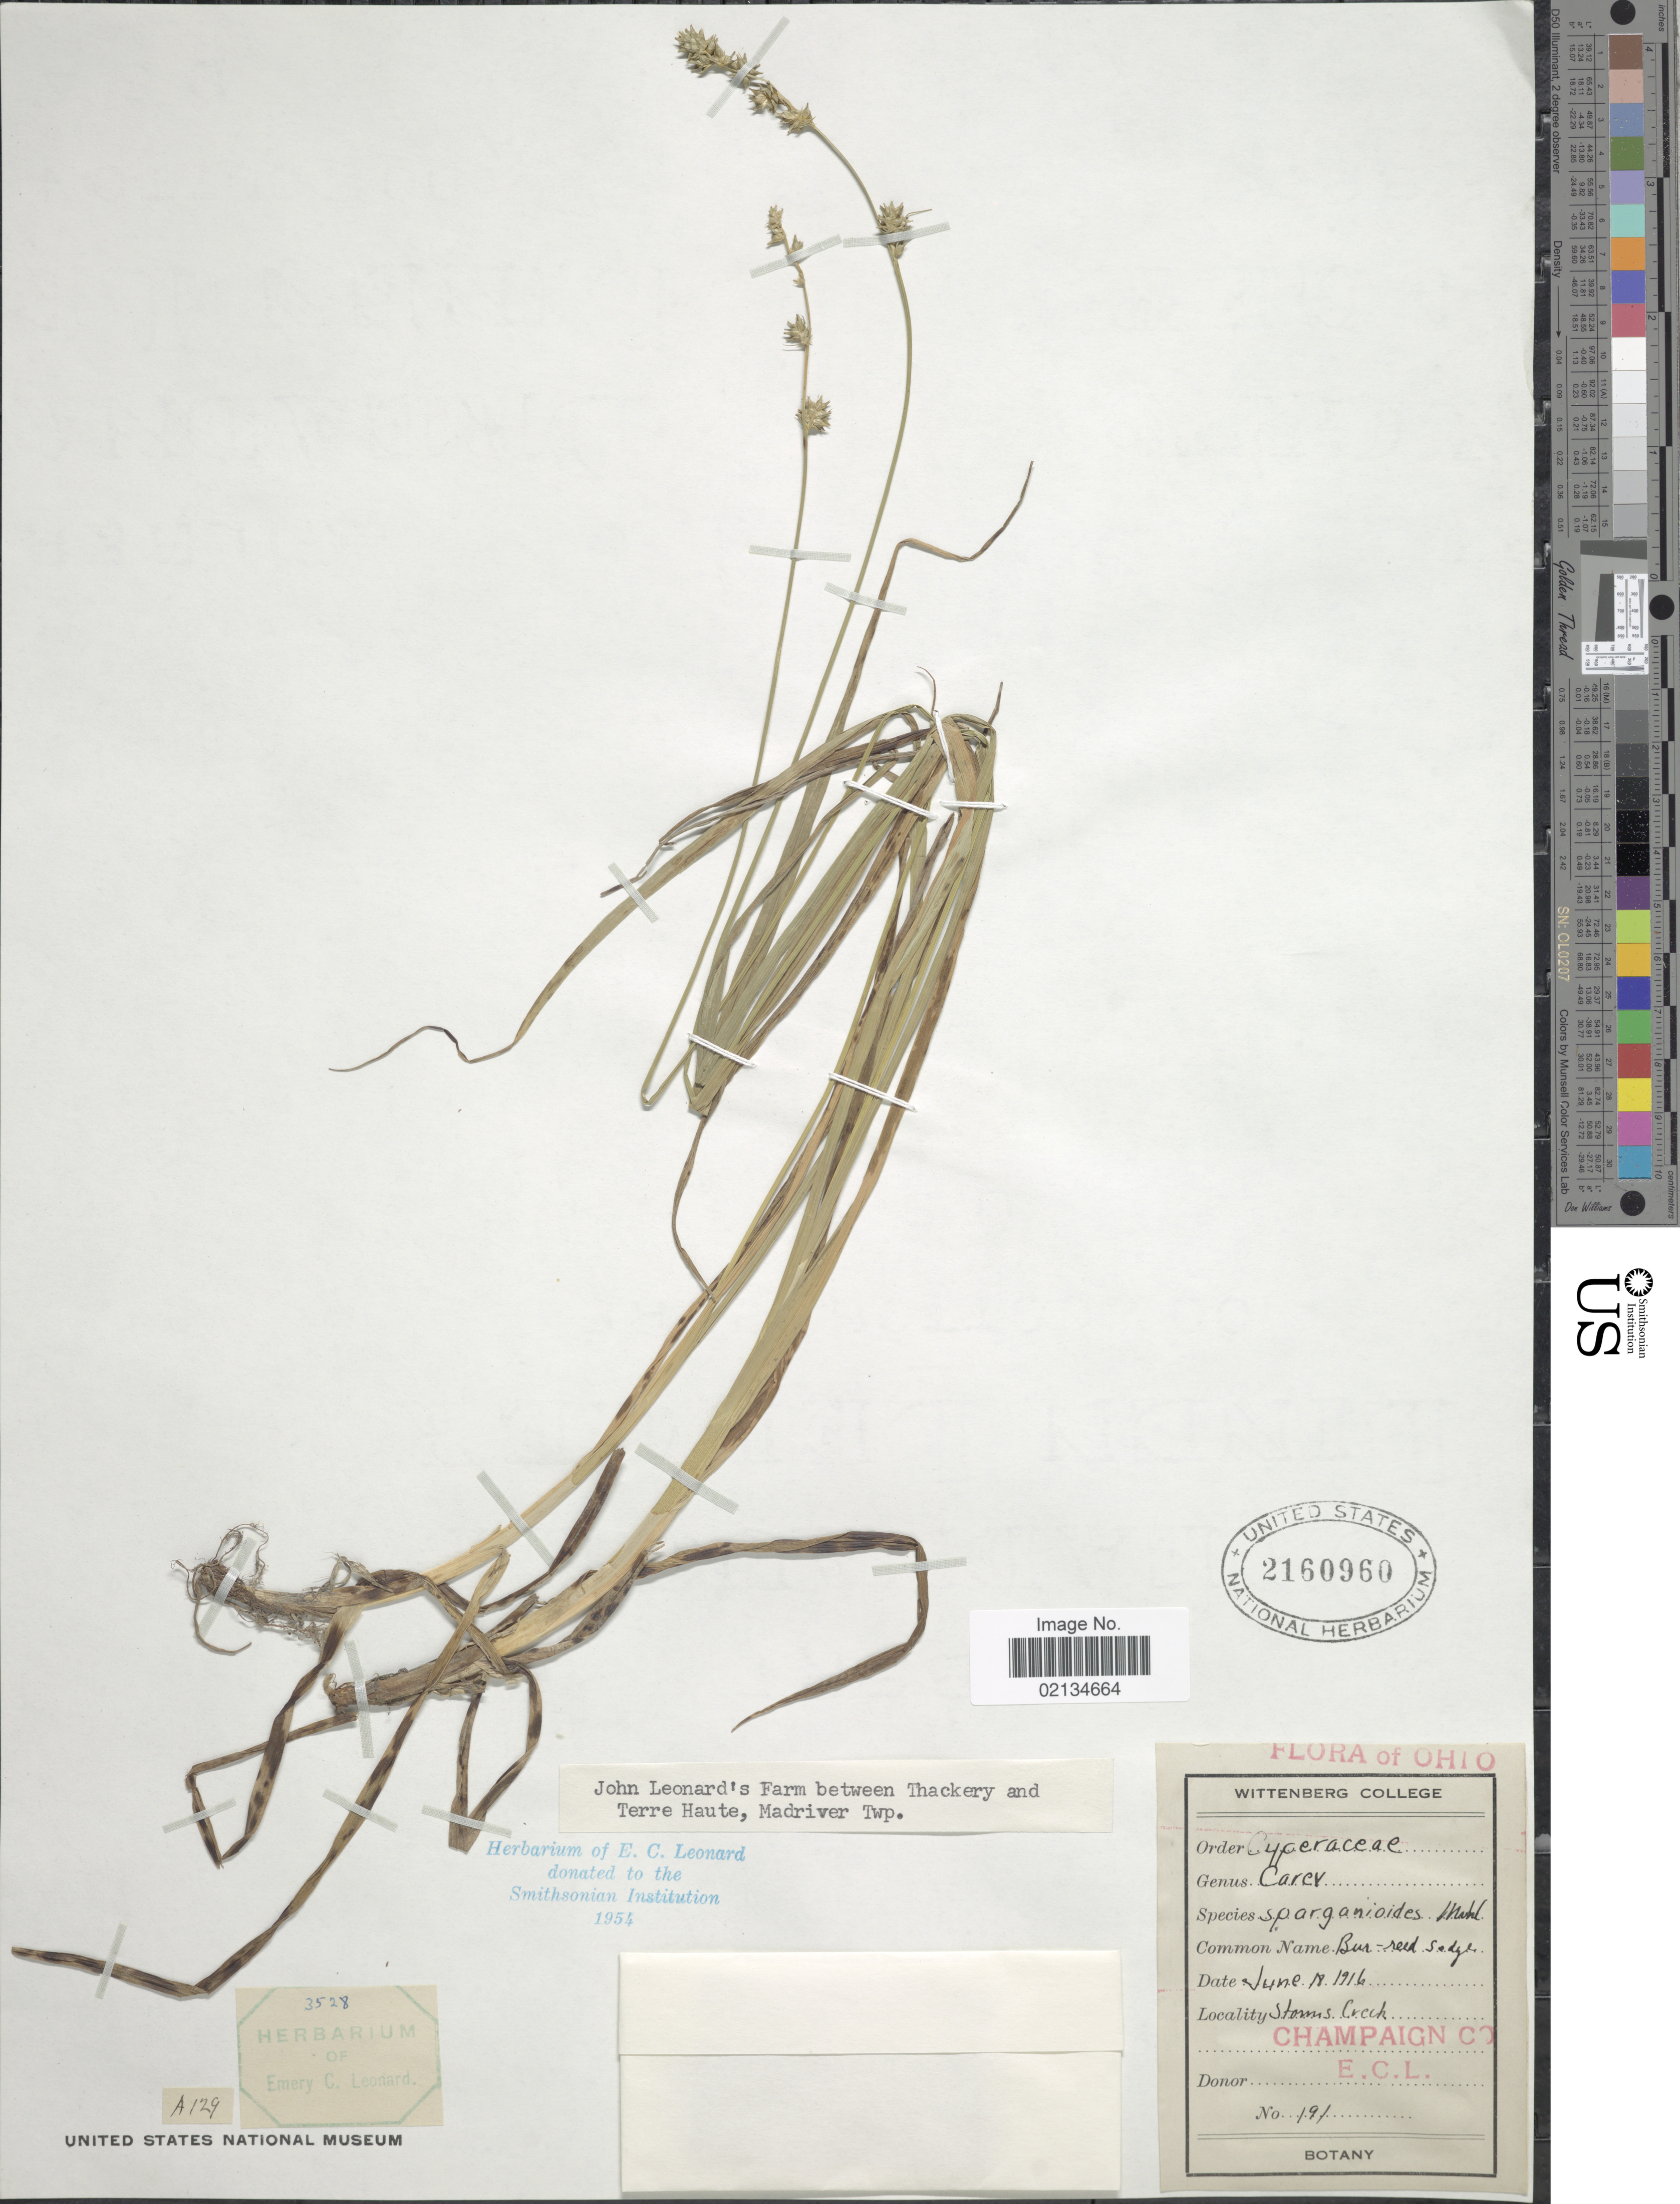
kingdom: Plantae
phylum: Tracheophyta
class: Liliopsida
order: Poales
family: Cyperaceae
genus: Carex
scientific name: Carex sparganioides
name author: Muhl. ex Willd.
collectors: E. C. Leonard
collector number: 191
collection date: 1916-06-18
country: United States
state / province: Ohio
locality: Storms Creek, Champaign Co.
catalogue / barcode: US 2160960